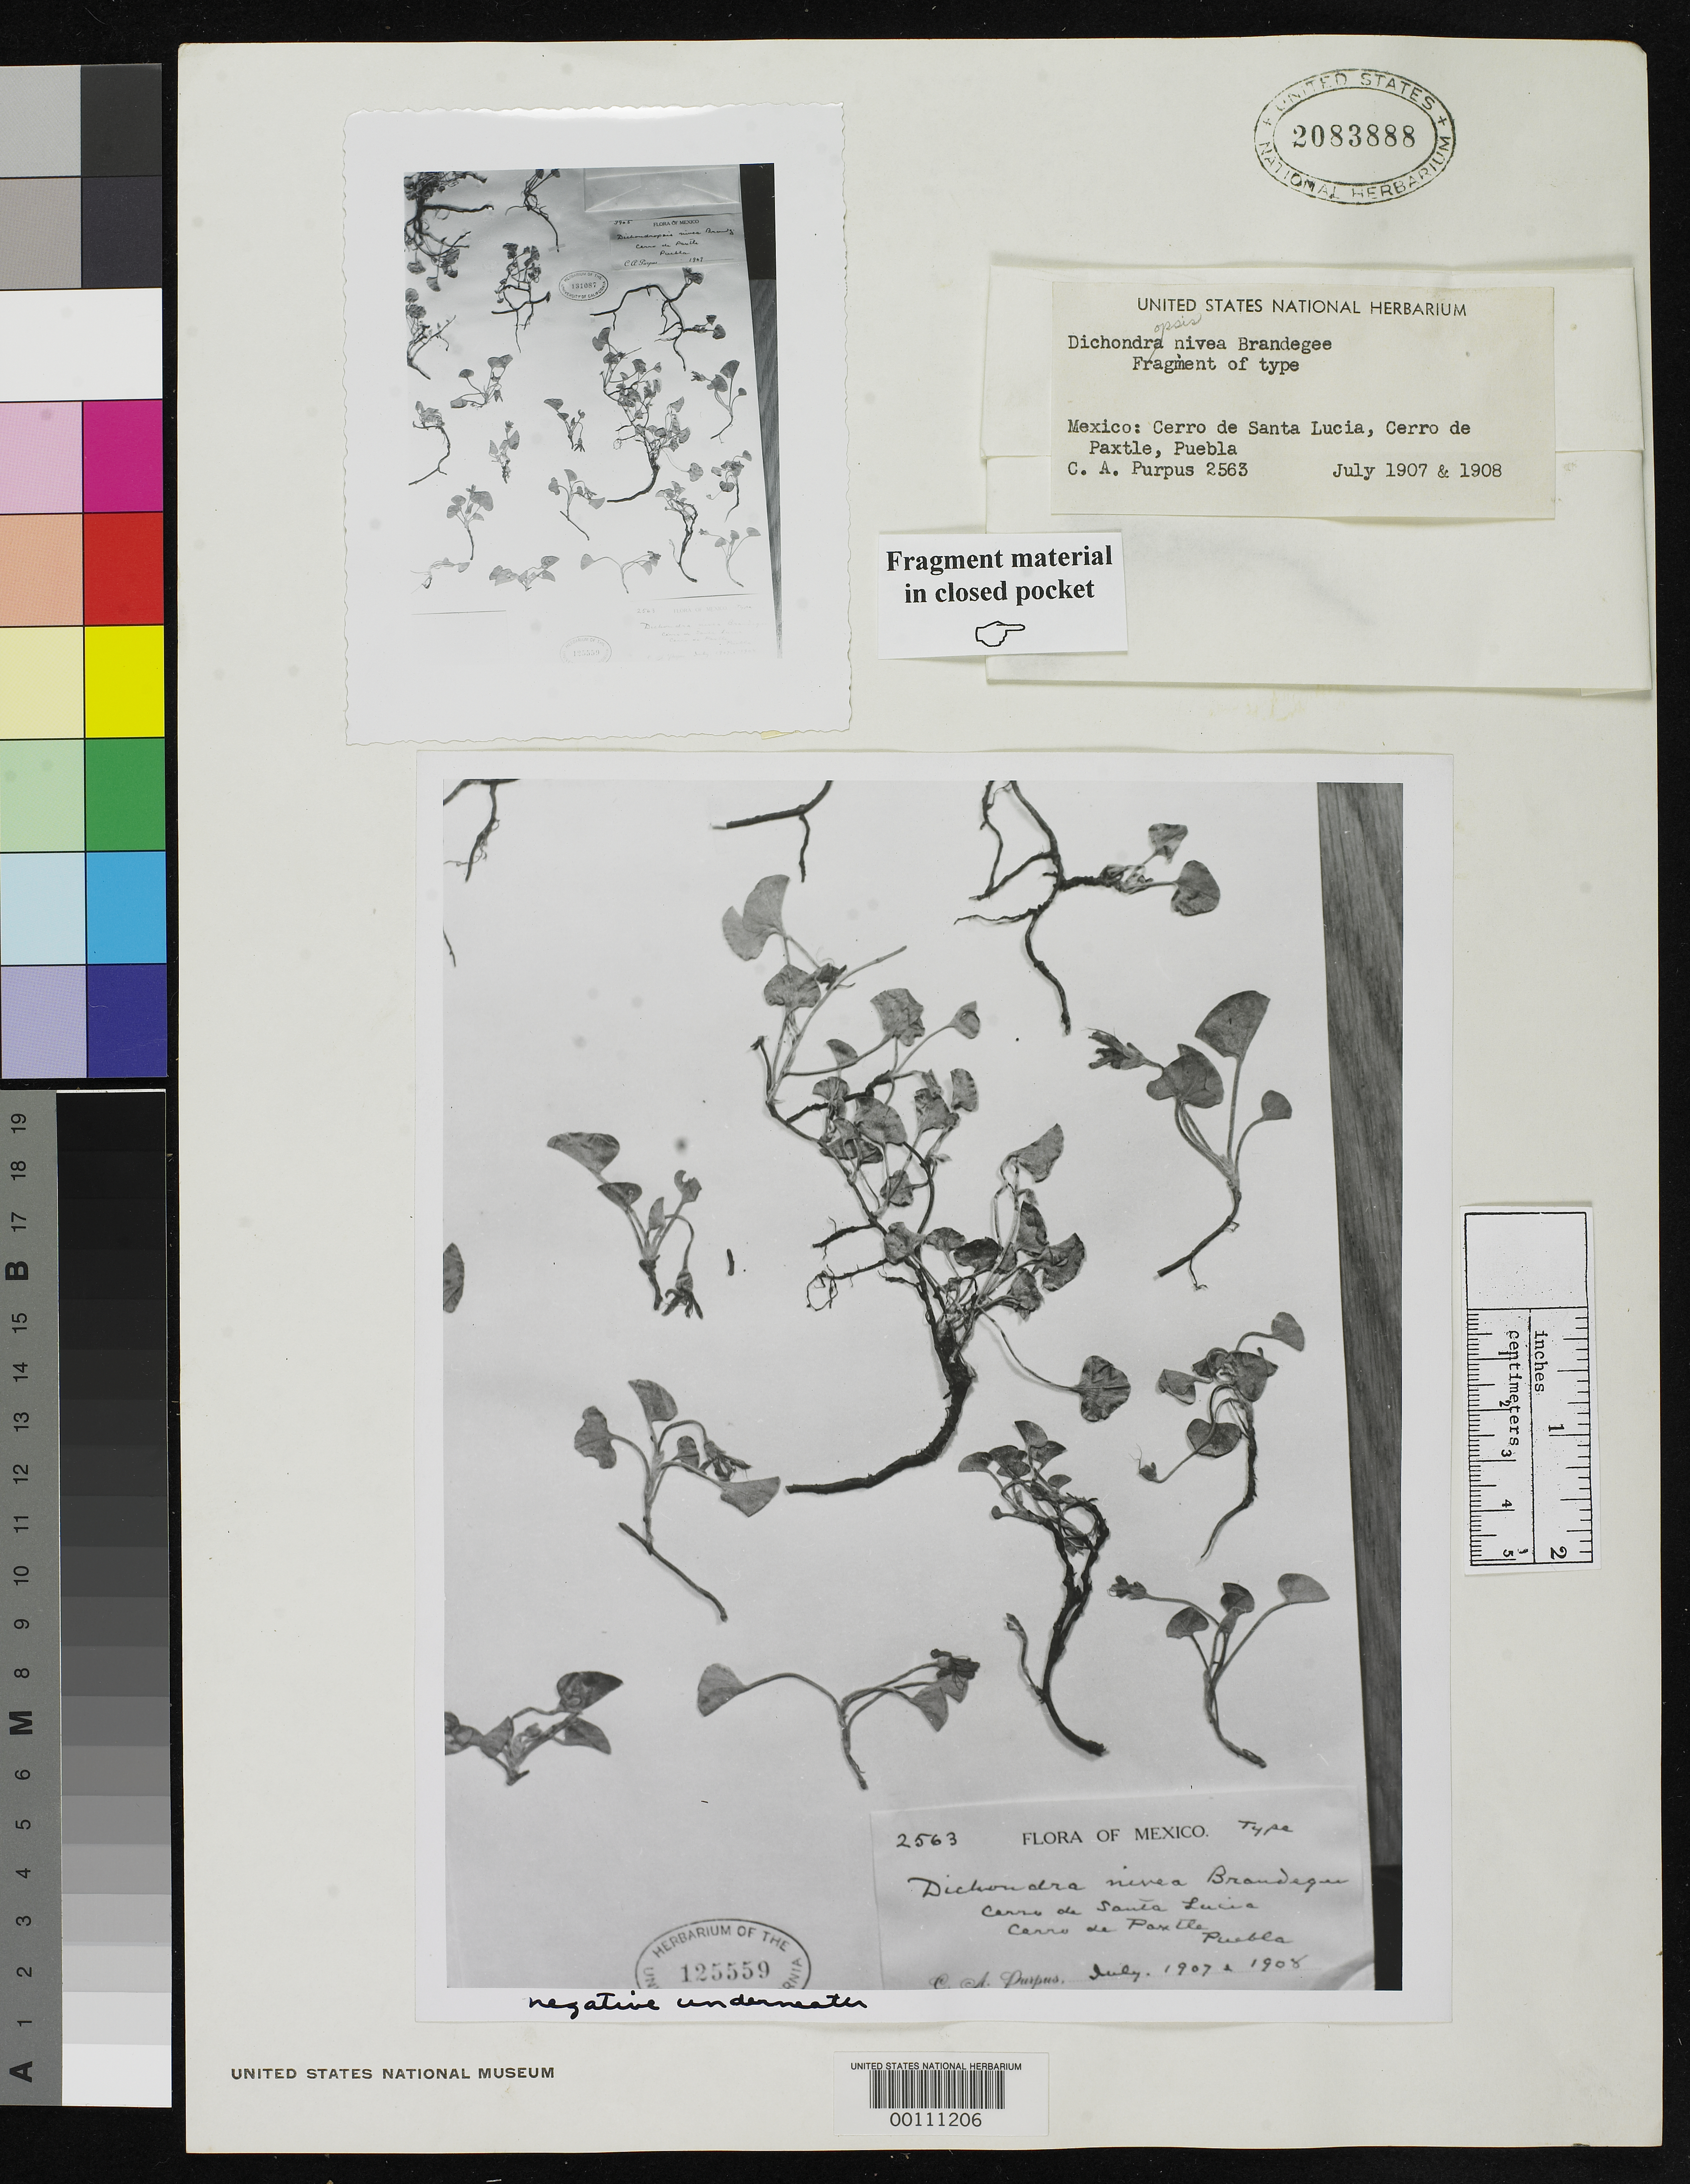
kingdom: Plantae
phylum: Tracheophyta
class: Magnoliopsida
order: Solanales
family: Convolvulaceae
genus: Dichondropsis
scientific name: Dichondropsis nivea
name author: Brandegee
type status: Isotype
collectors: C. A. Purpus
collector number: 2563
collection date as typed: Jul 1907 and -- Jul 1908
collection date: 1907-07,1908-07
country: Mexico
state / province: Puebla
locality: Cerro de Santa Lucia, Cerro de Paxtle.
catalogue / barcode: US 2083888